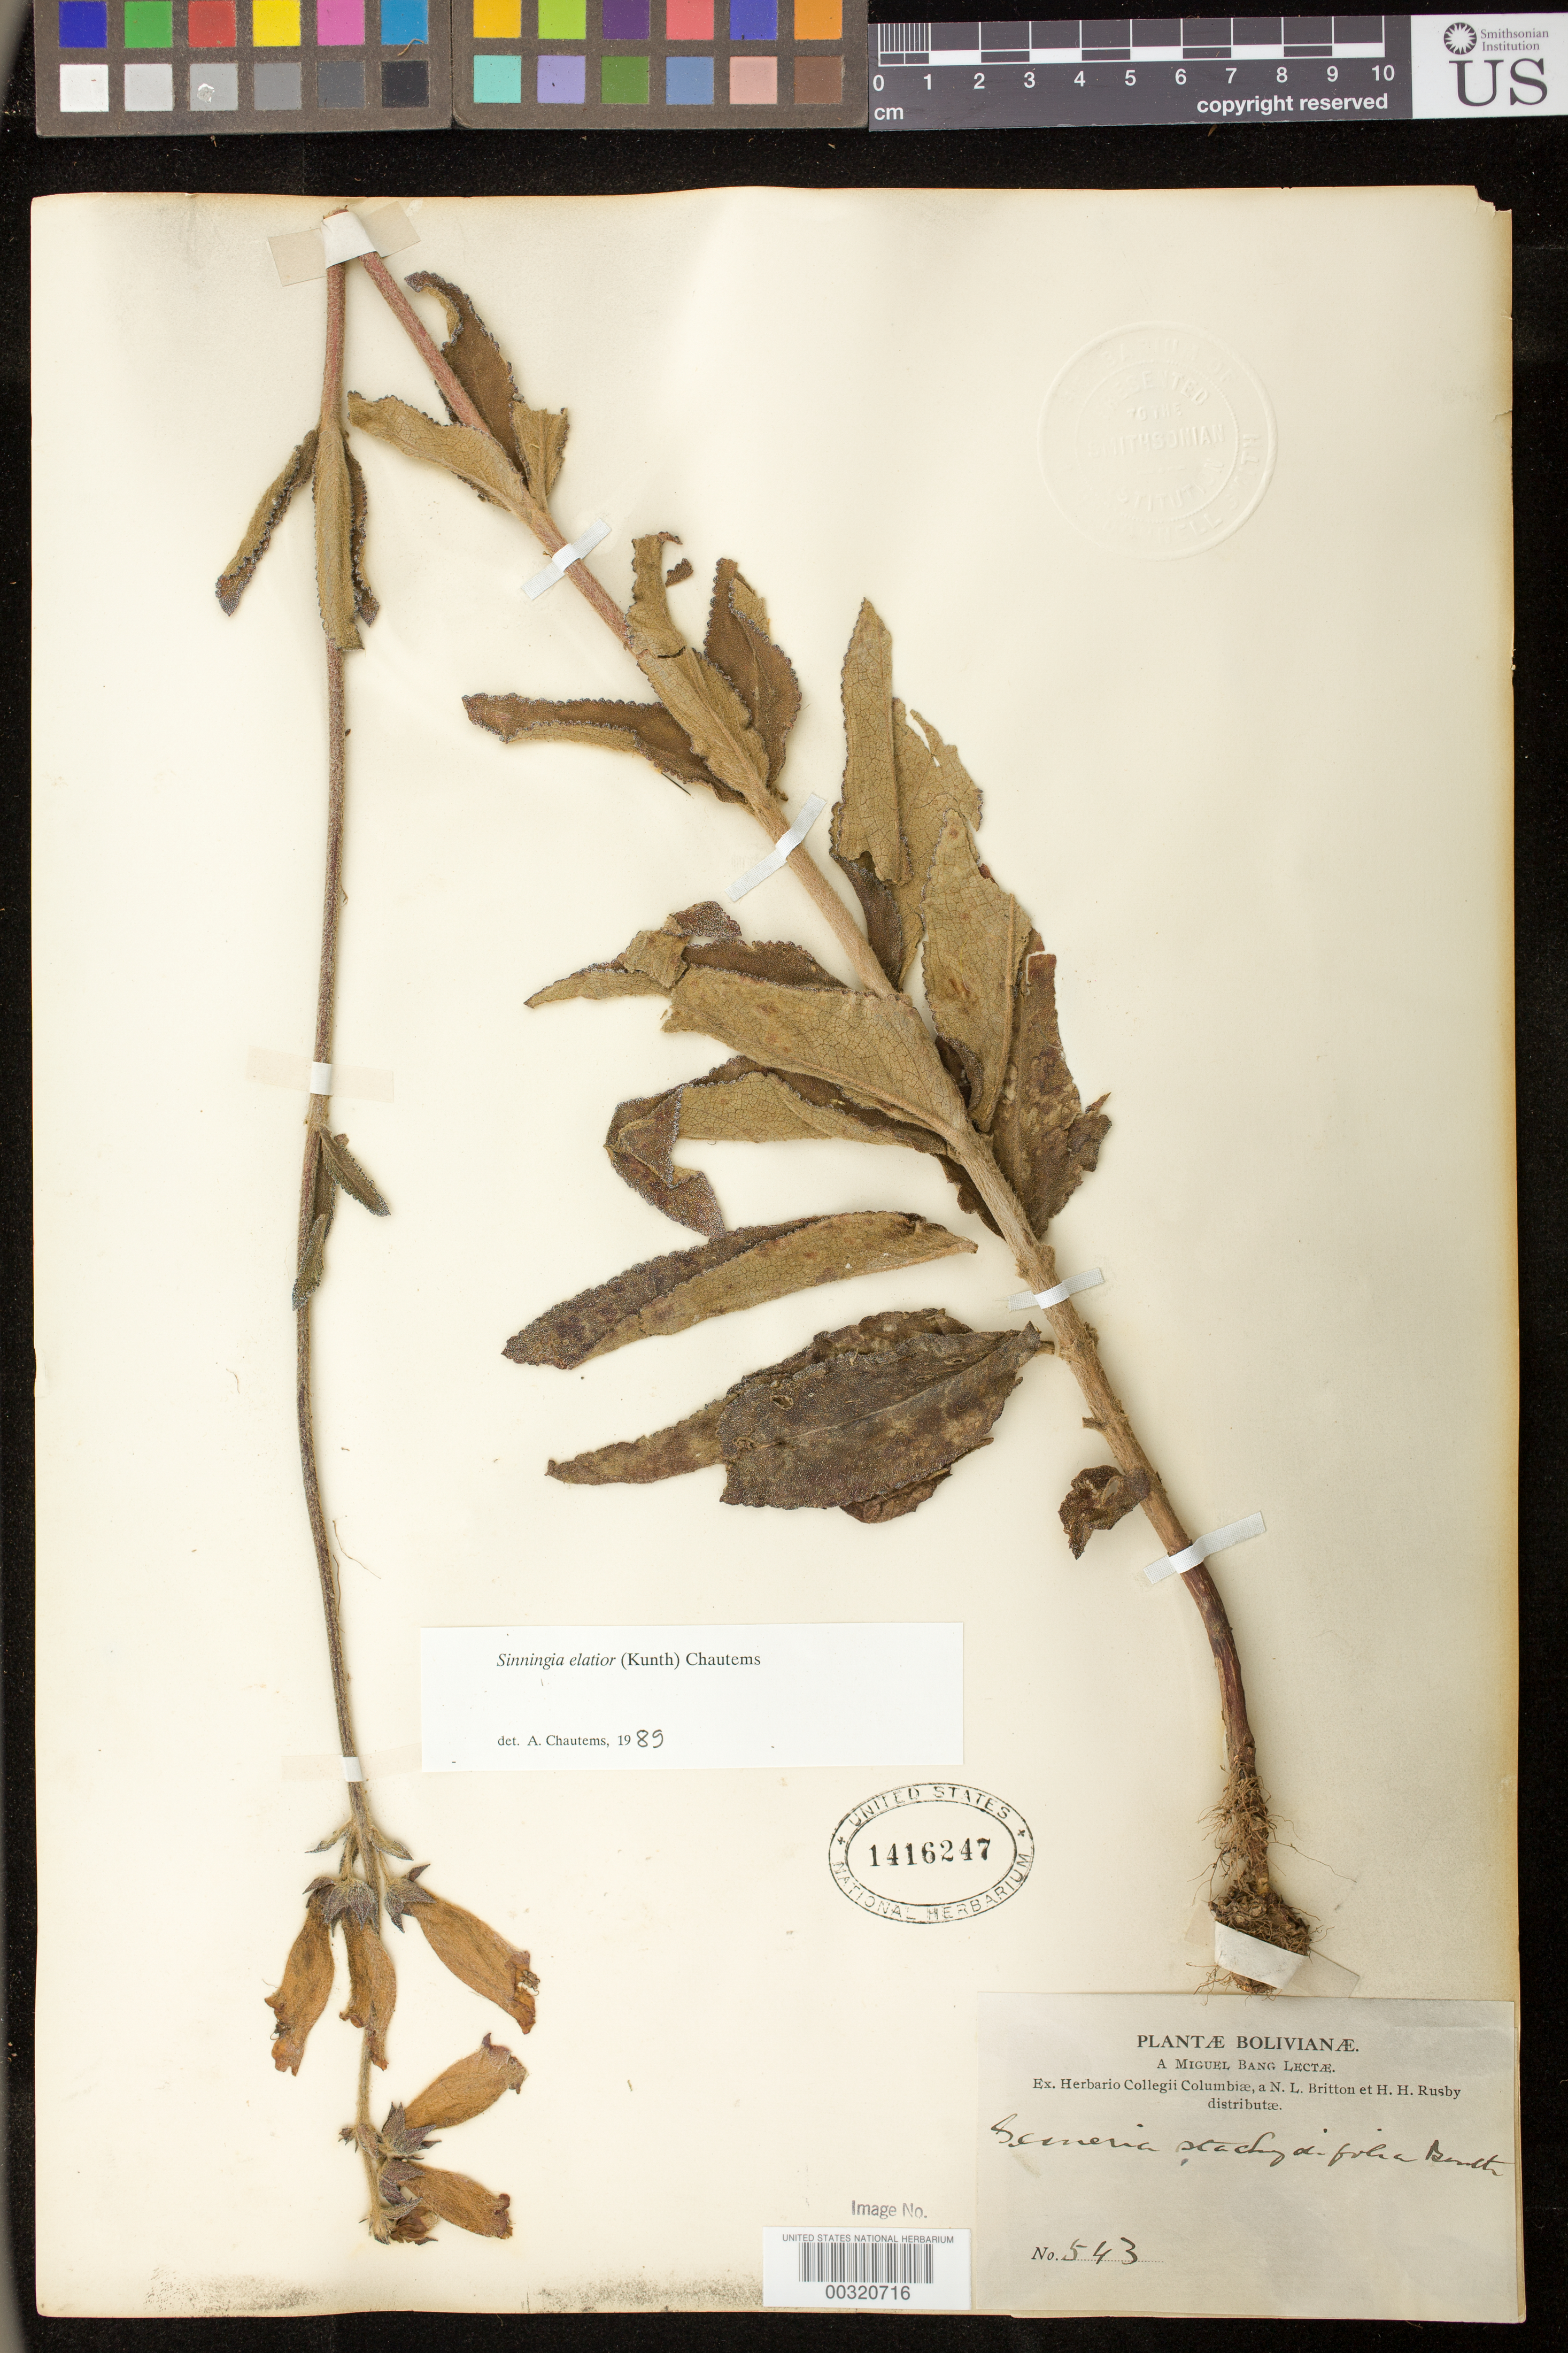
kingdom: Plantae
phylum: Tracheophyta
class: Magnoliopsida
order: Lamiales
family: Gesneriaceae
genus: Sinningia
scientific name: Sinningia elatior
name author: (Kunth) Chautems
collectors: M. Bang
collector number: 543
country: Bolivia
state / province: La Paz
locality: Yungas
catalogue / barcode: US 1416247